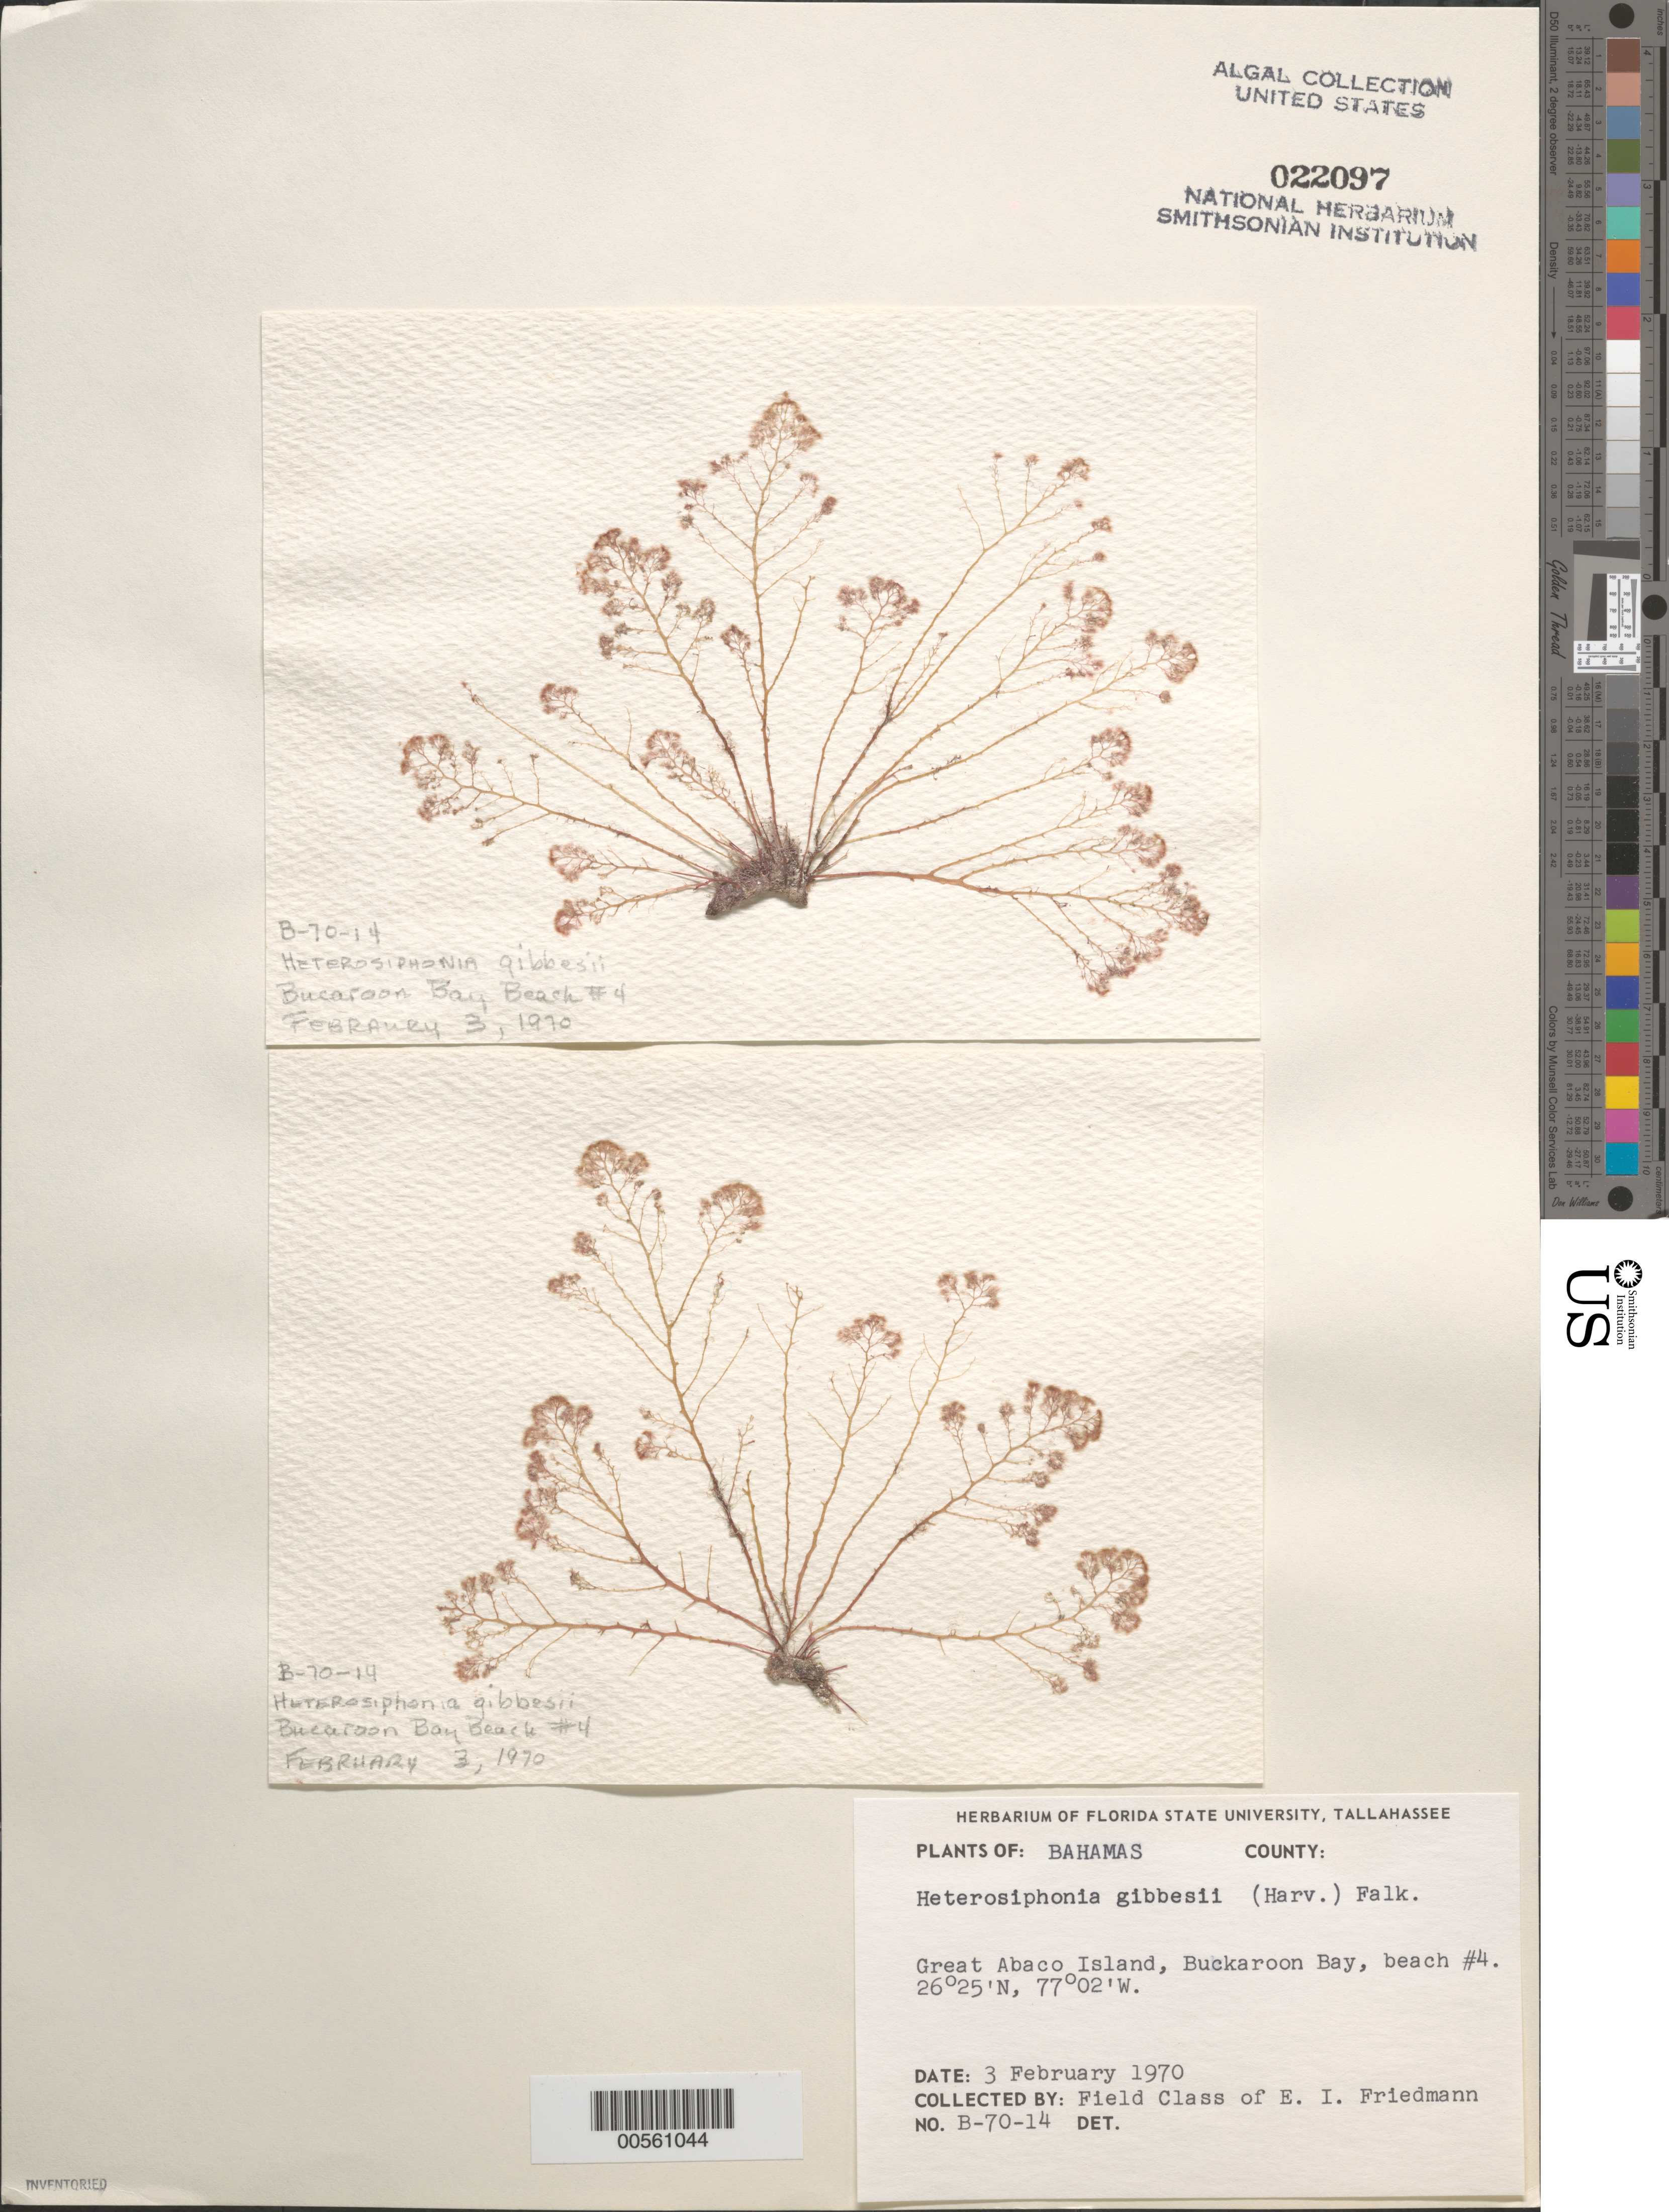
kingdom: Plantae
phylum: Rhodophyta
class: Florideophyceae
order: Ceramiales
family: Dasyaceae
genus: Heterosiphonia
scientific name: Heterosiphonia gibbesii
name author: (Harv.)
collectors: E. Friedmann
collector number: B-70-14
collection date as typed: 03 Feb 1970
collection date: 1970-02-03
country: Bahamas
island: Great Abaco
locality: Buckaroon Bay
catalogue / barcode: US 22097